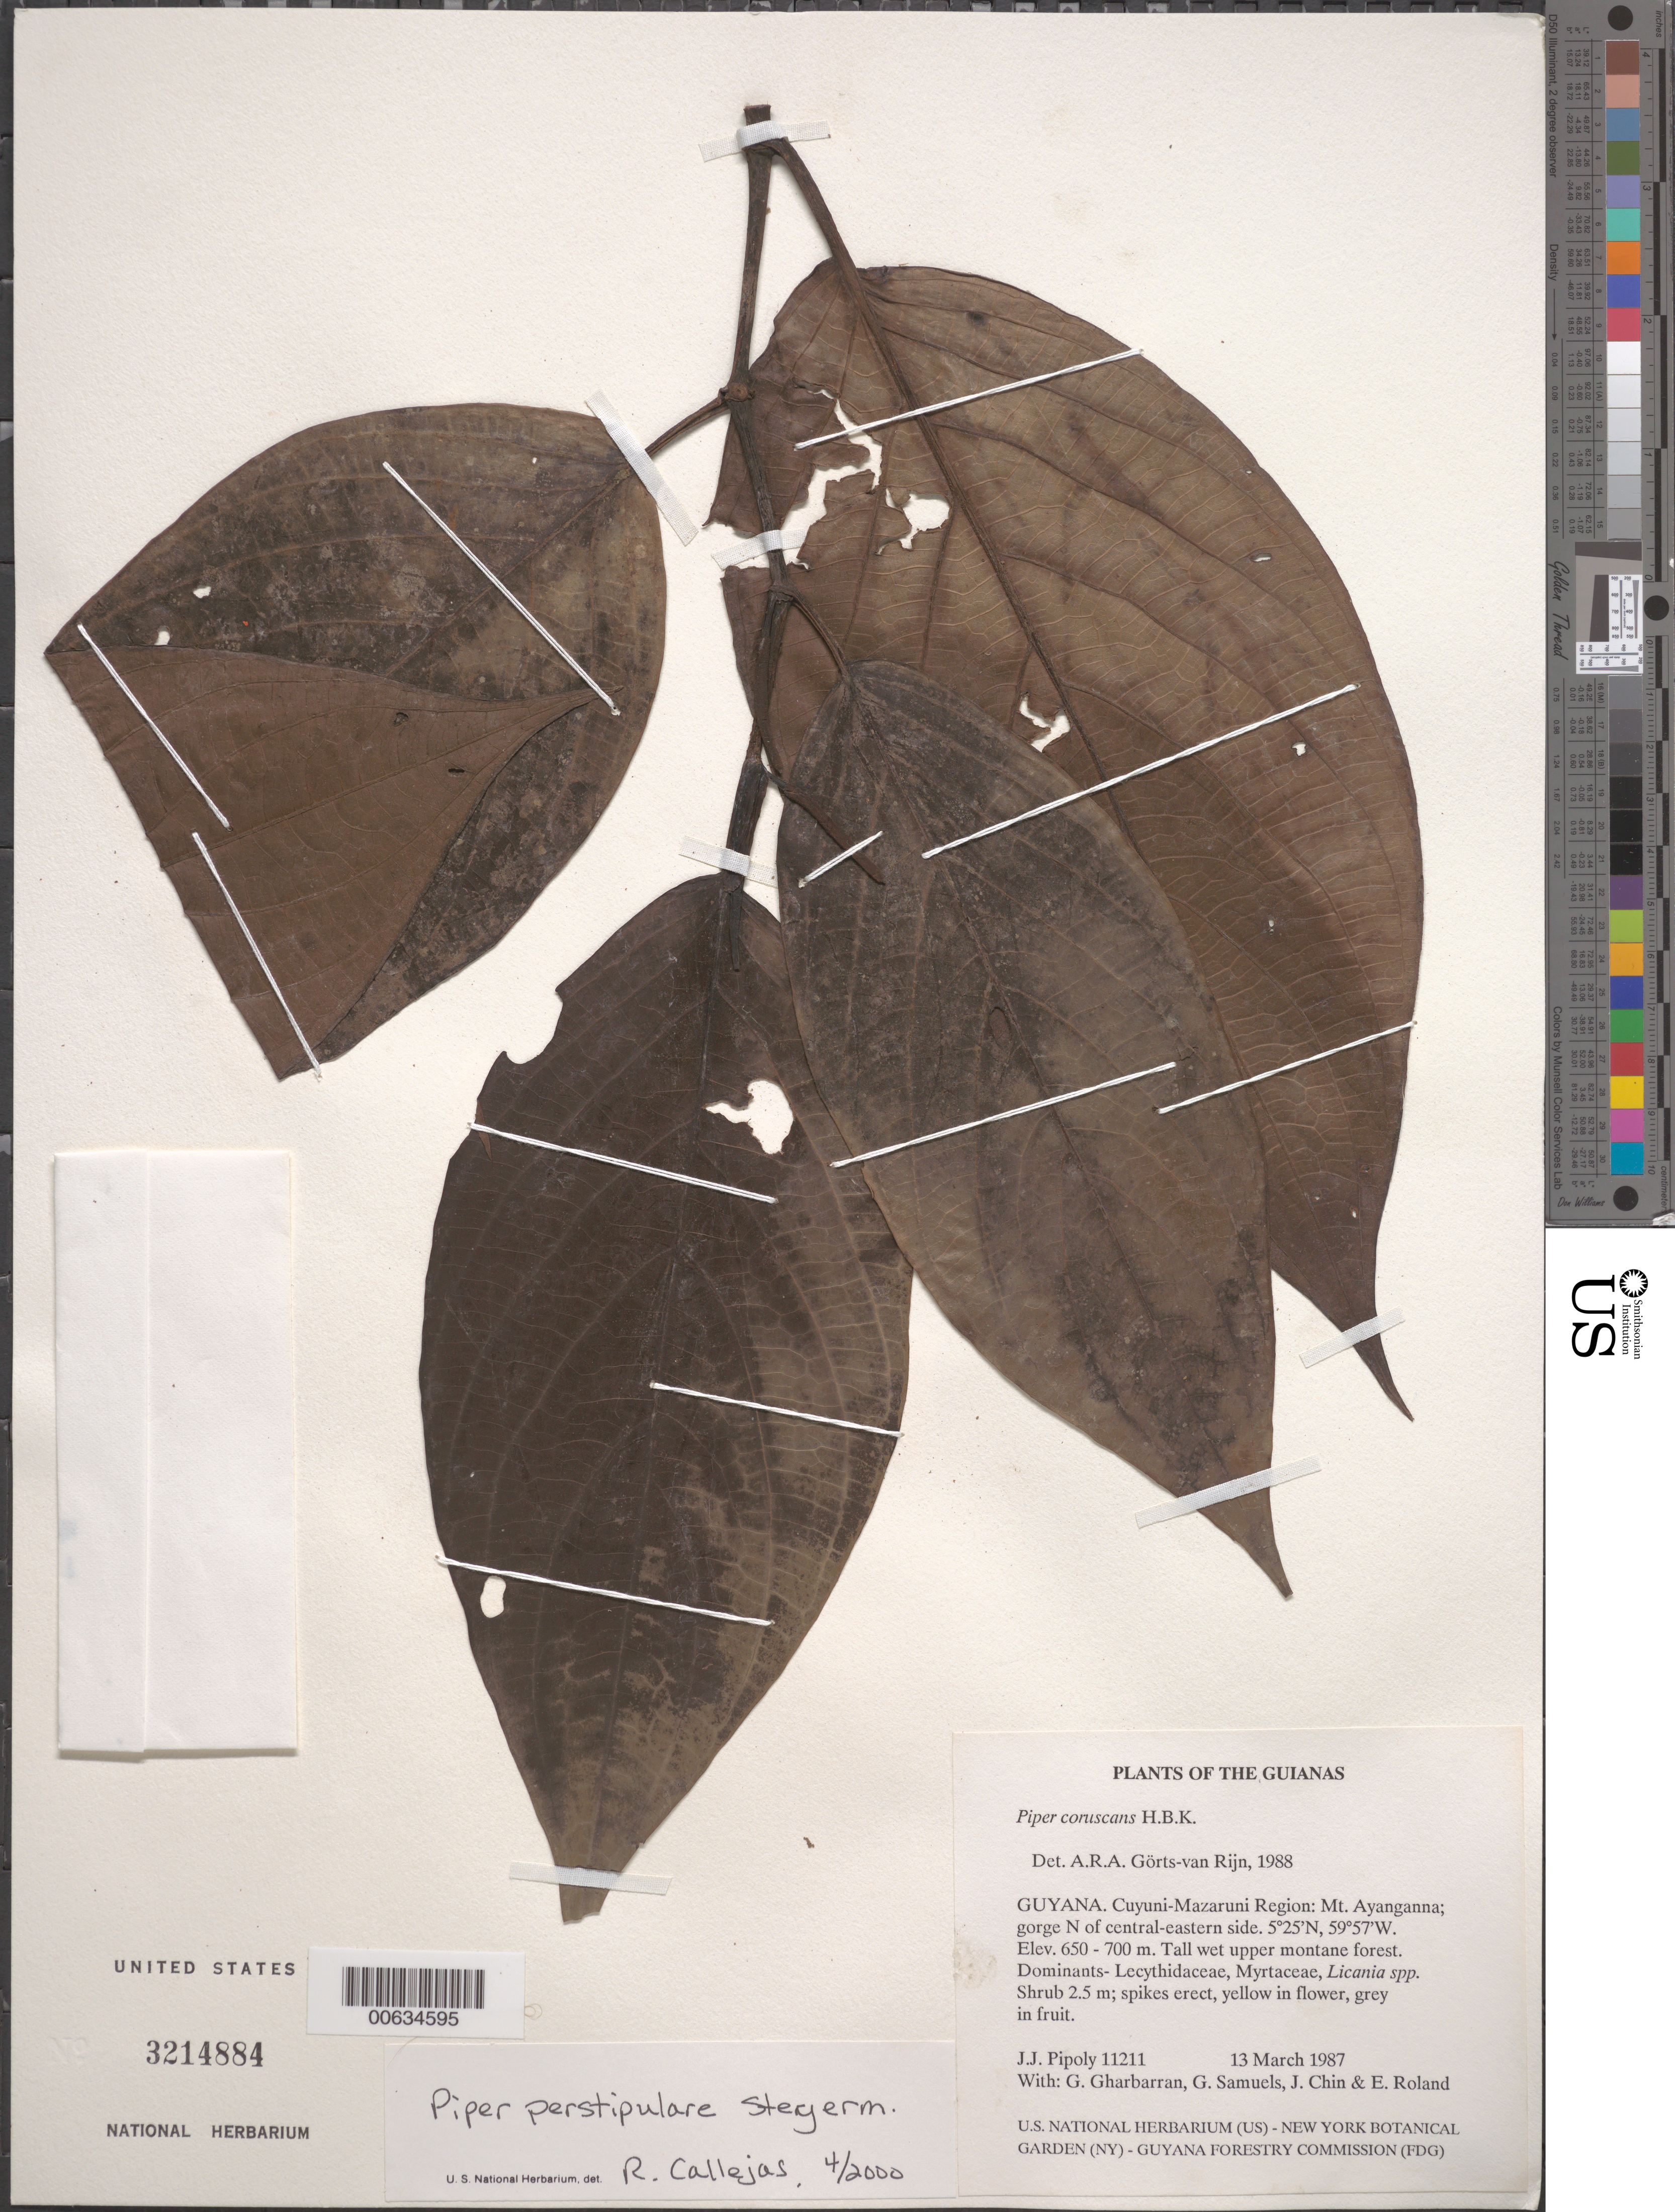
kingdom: Plantae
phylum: Tracheophyta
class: Magnoliopsida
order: Piperales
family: Piperaceae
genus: Piper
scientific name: Piper perstipulare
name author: Steyerm.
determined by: Callejas, Ricardo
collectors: J. J. Pipoly, G. Gharbarran, G. Samuels, J. Chin & E. Roland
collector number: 11211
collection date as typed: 13 March 1987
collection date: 1987-03-13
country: Guyana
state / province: Cuyuni-Mazaruni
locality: Mt. Ayanganna; gorge N of central-eastern side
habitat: Tall wet upper montane forest. Dominants: Lecythidaceae, Myrtaceae, Licania spp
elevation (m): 650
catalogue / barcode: US 3214884